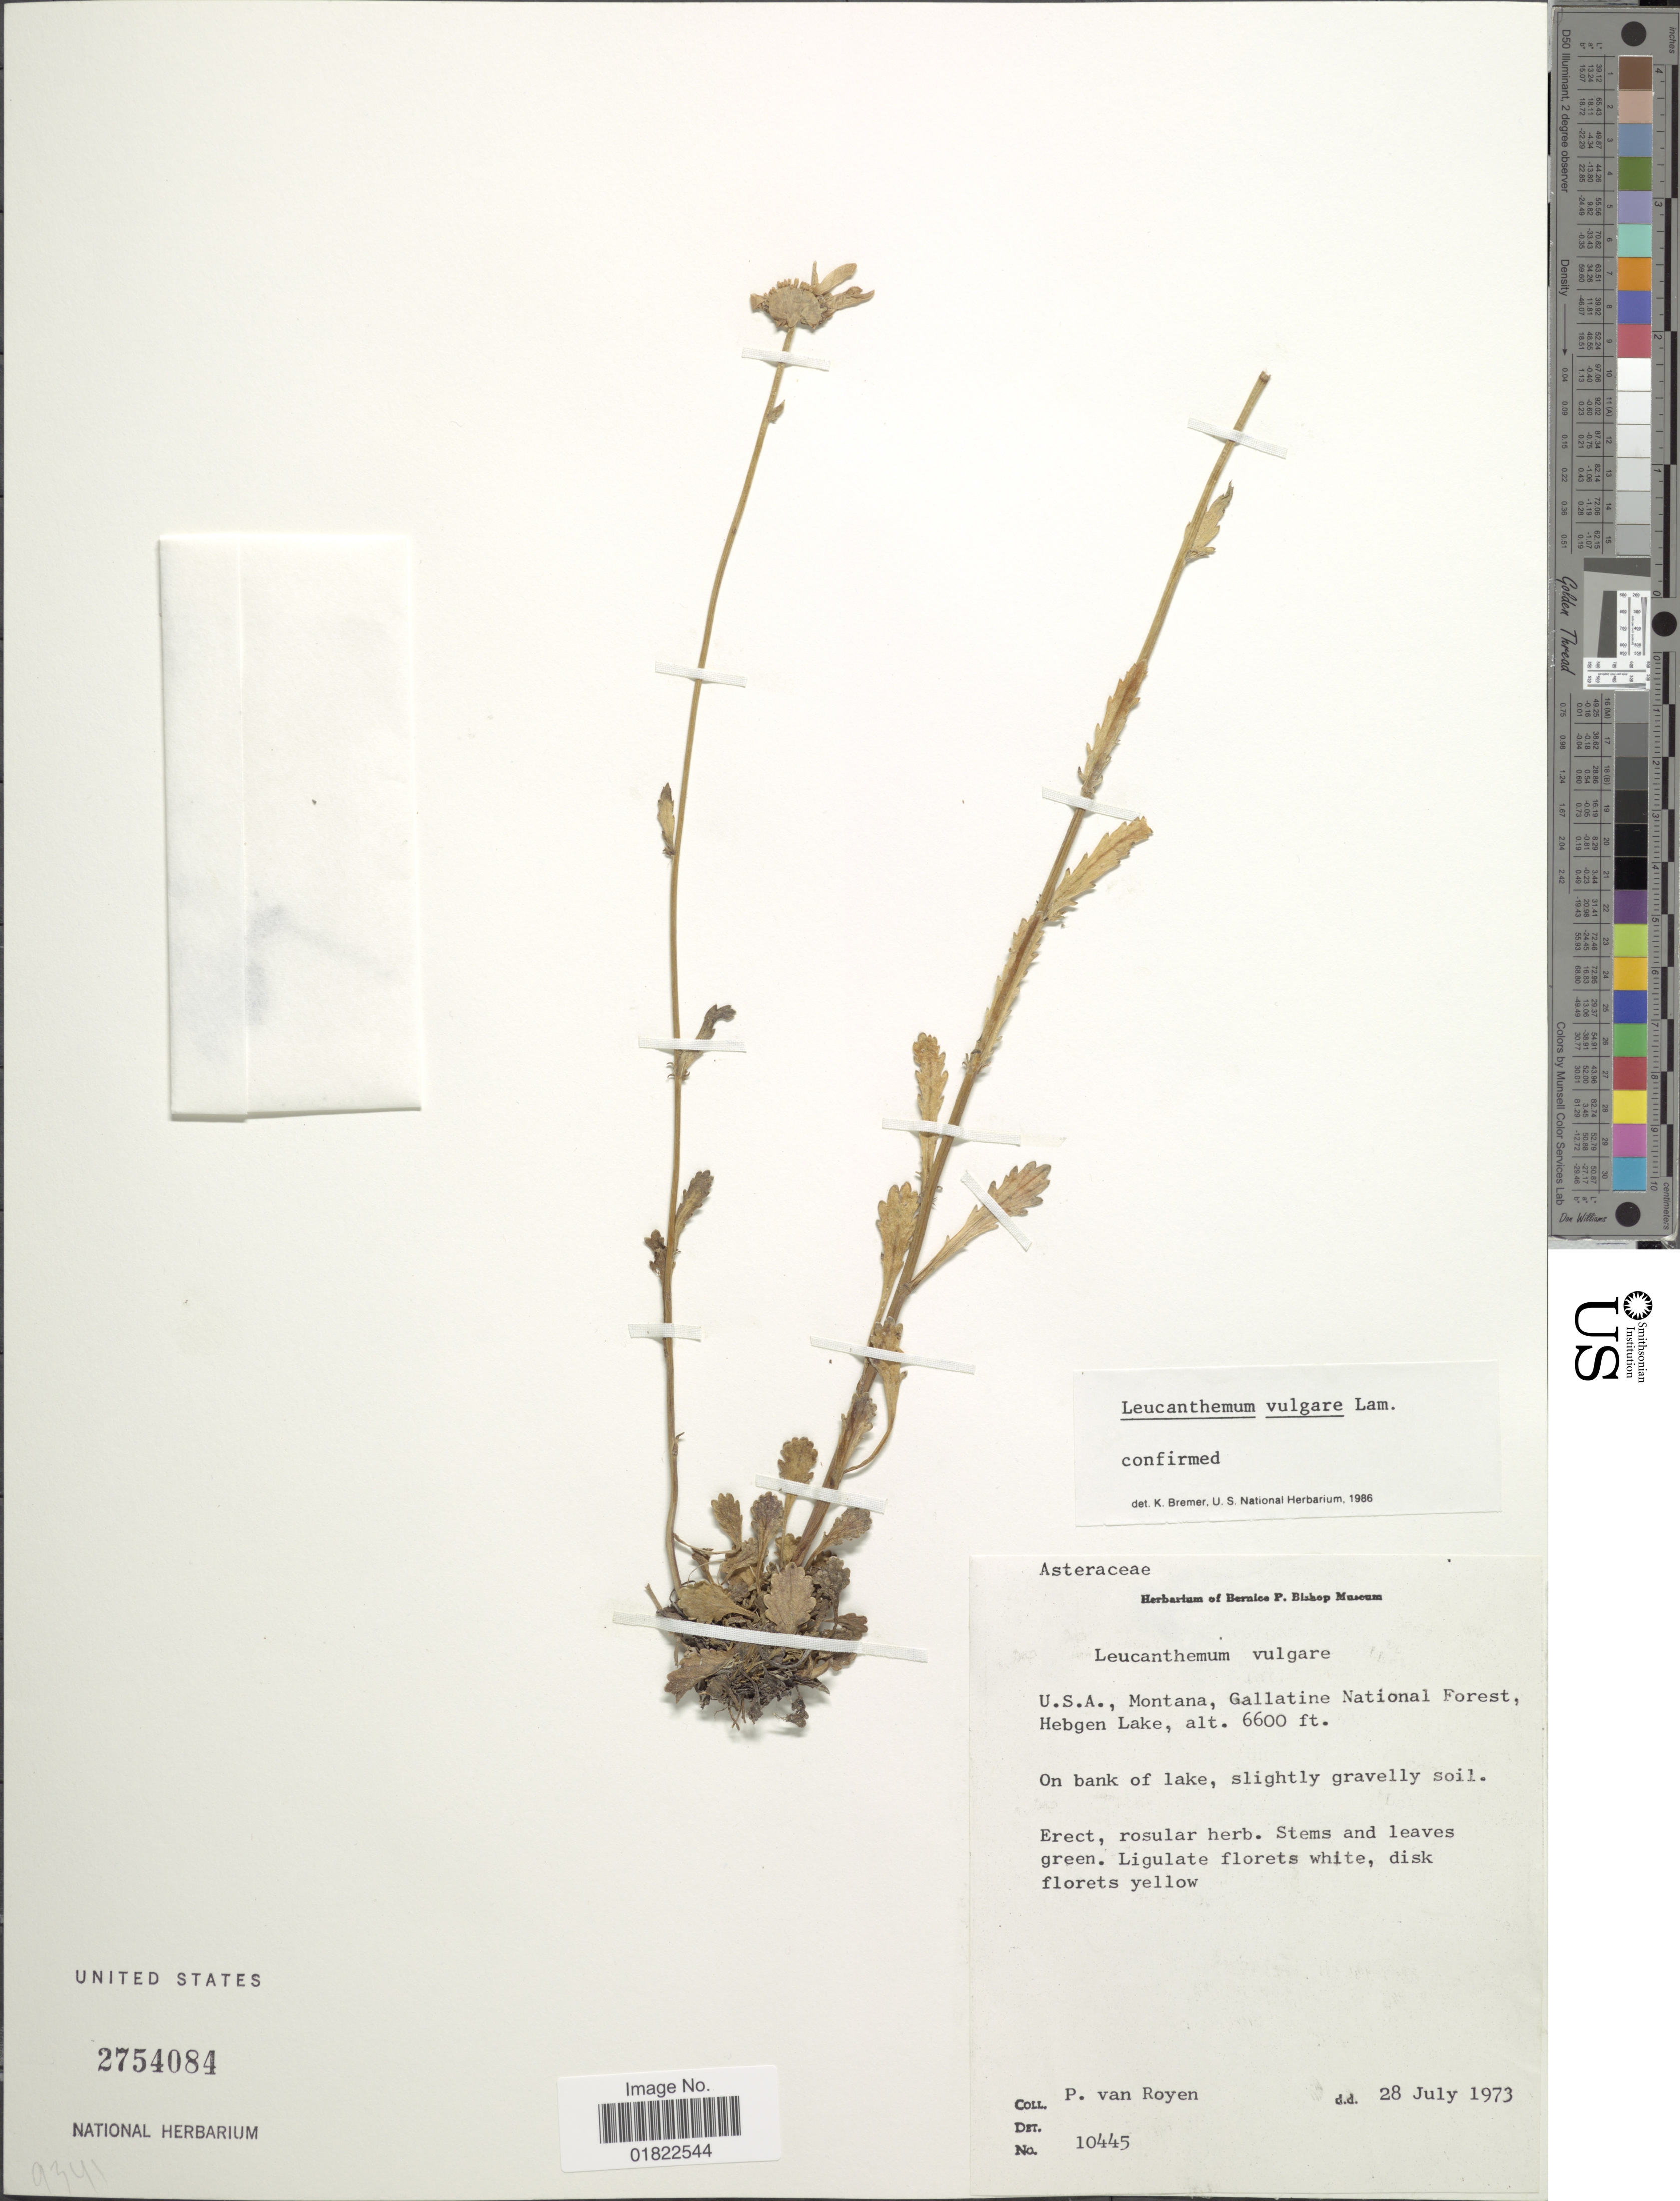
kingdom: Plantae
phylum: Tracheophyta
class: Magnoliopsida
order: Asterales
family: Asteraceae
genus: Leucanthemum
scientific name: Leucanthemum vulgare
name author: Lam.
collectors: P. van Royen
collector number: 10445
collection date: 1973-07-28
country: United States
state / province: Montana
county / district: Gallatin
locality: Gallatine National Forest, Hebgen Lake, On bank of lake, slightly gravelly soil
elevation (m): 2012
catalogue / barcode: US 2754084